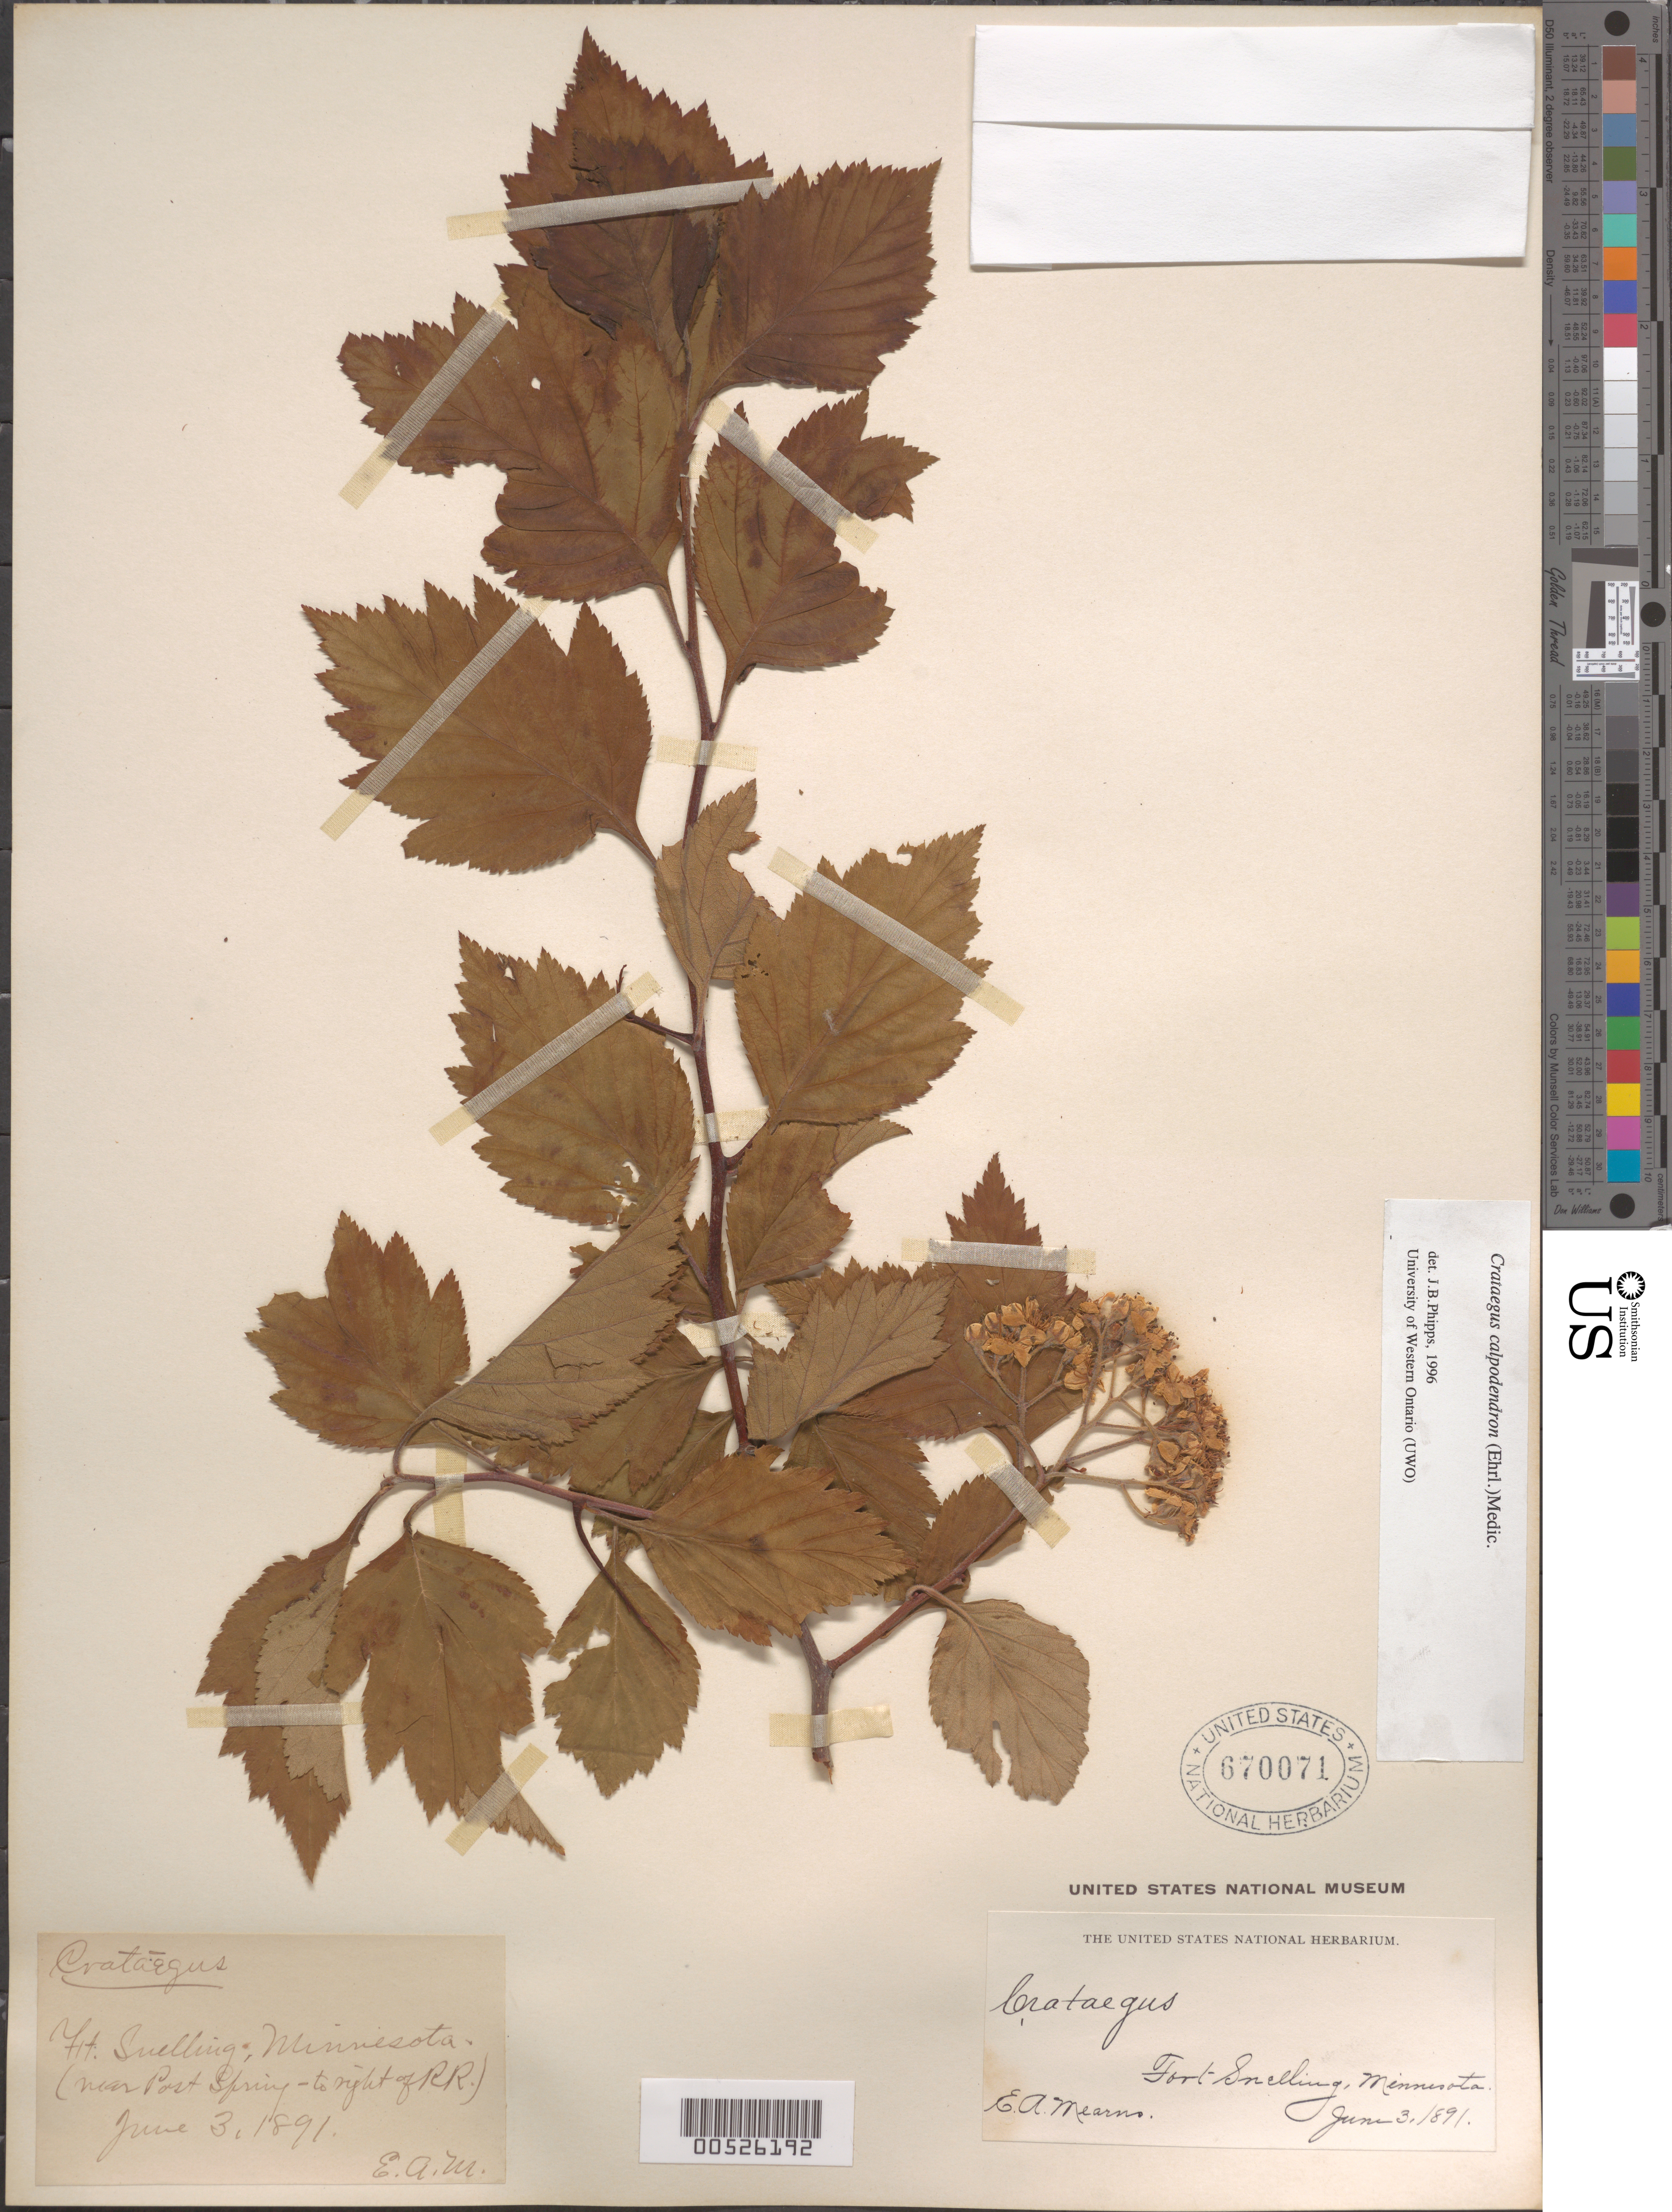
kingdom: Plantae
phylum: Tracheophyta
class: Magnoliopsida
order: Rosales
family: Rosaceae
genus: Crataegus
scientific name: Crataegus calpodendron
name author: (Ehrh.) Medik.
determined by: Phipps, James B., (UWO), University of Western Ontario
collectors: E. A. Mearns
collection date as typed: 03 Jun 1891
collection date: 1891-06-03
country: United States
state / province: Minnesota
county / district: Hennepin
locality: Ft. Snelling (near post spring, to right of RR)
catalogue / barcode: US 670071